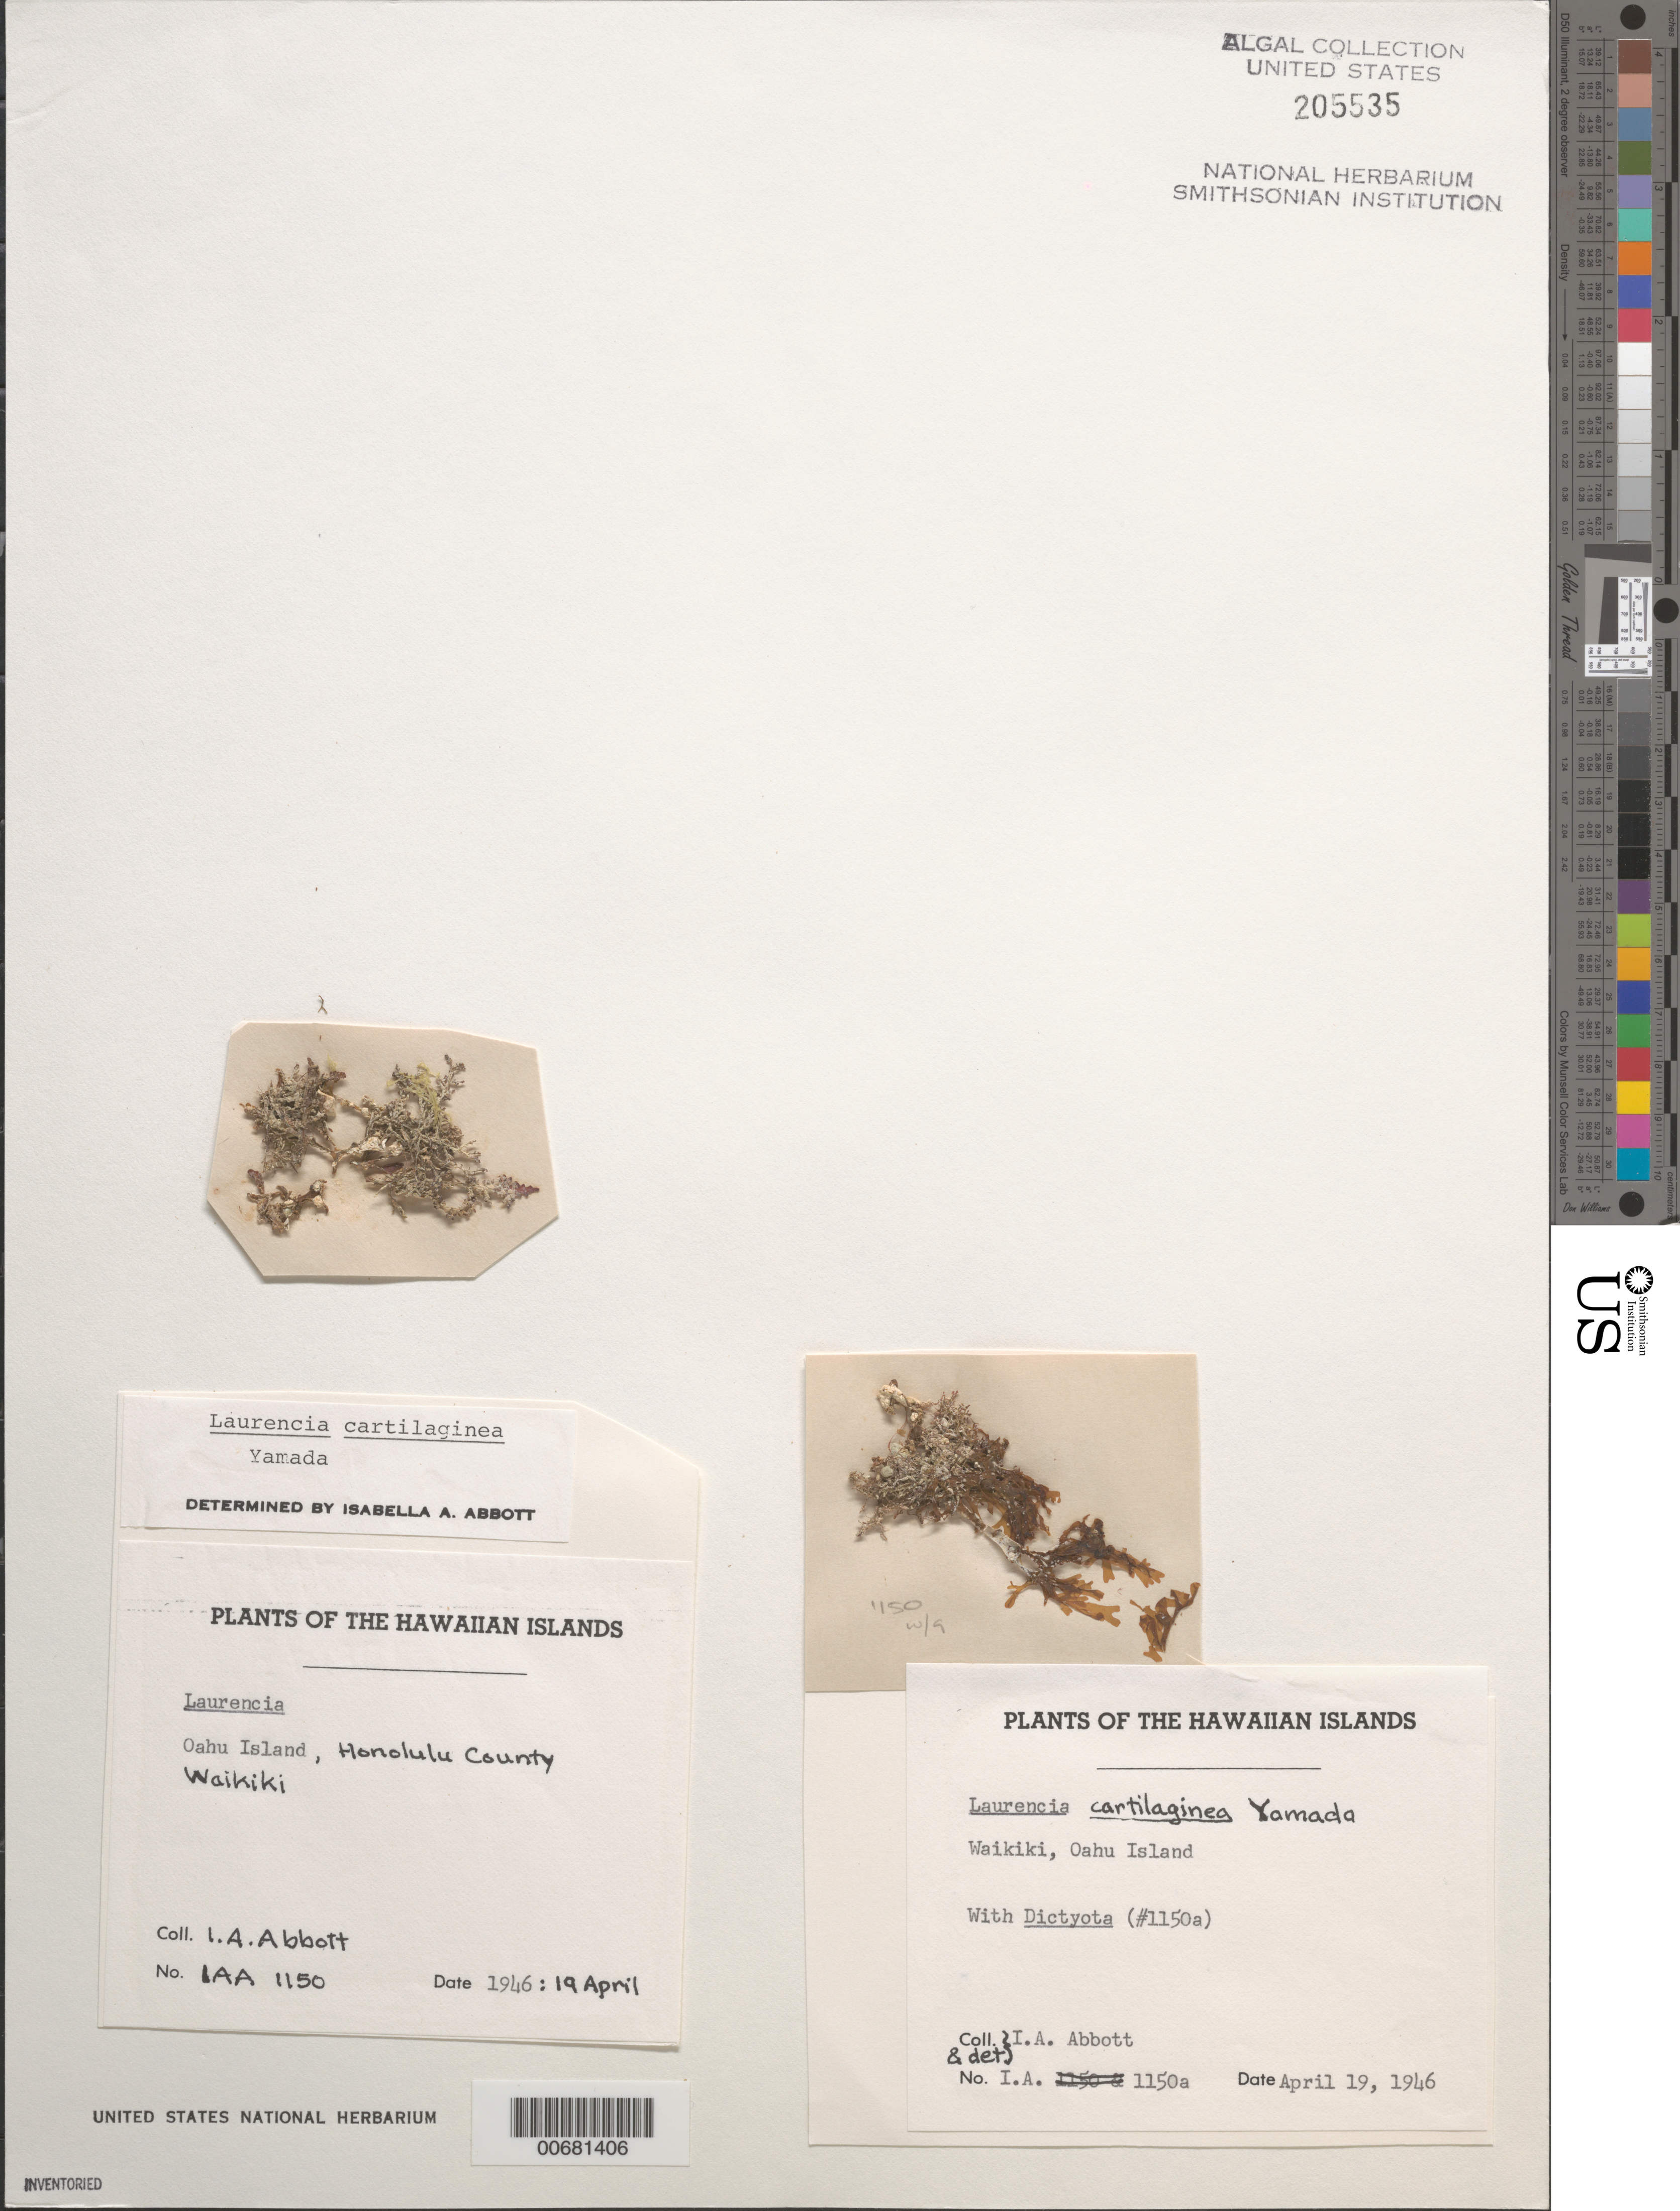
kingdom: Plantae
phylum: Rhodophyta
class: Florideophyceae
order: Ceramiales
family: Rhodomelaceae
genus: Chondrophycus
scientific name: Chondrophycus cartilaginea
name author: (C. Agardh) Garbary & J.T. Harper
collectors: I. A. Abbott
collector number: IAA 1150 & IAA 1150a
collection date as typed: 19 Apr 1946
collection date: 1946-04-19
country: United States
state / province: Hawaii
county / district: Honolulu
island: Oahu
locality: Waikiki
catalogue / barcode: US 205535